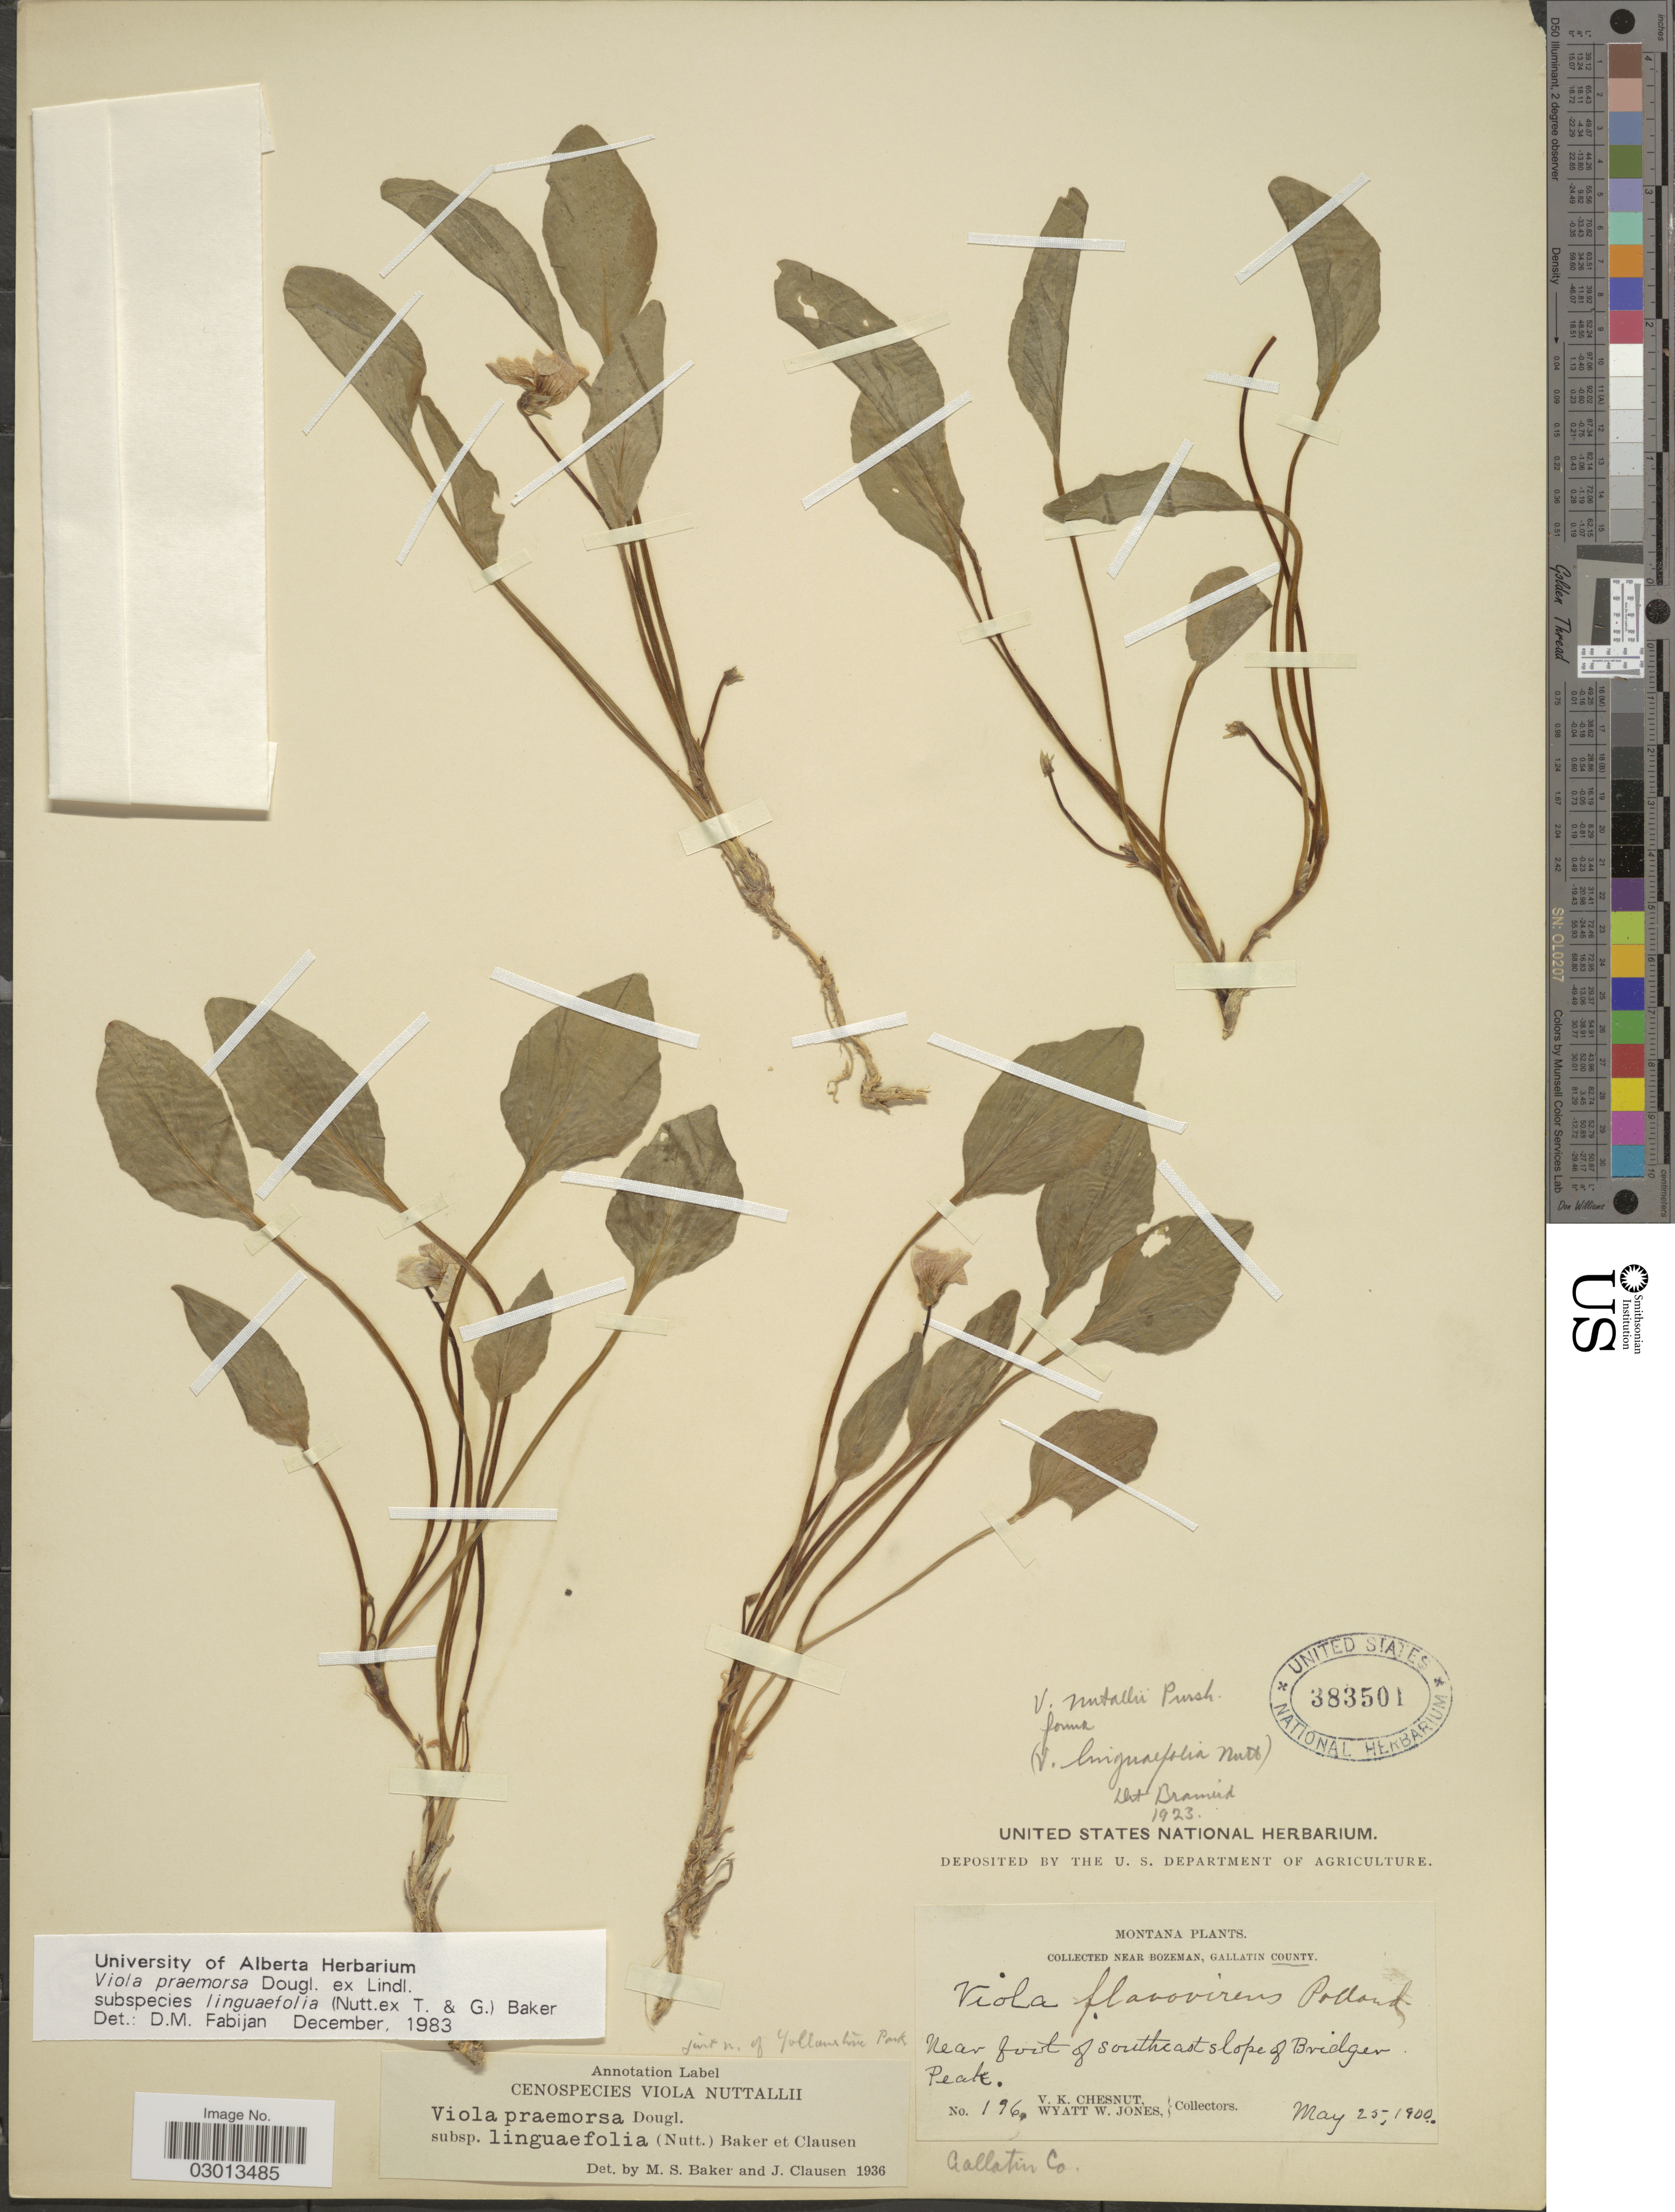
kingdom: Plantae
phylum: Tracheophyta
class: Magnoliopsida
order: Malpighiales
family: Violaceae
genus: Viola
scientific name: Viola praemorsa subsp. linguifolia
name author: (Nutt.) M.S. Baker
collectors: V. K. Chestnut & W. W. Jones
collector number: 196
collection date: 1900-05-25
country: United States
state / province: Montana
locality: Near Bozeman, Gallatin County. Near foot of southeast slope of Bridger Peak. Just N. of Yellowstone Park. Gallatin Co.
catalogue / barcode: US 383501